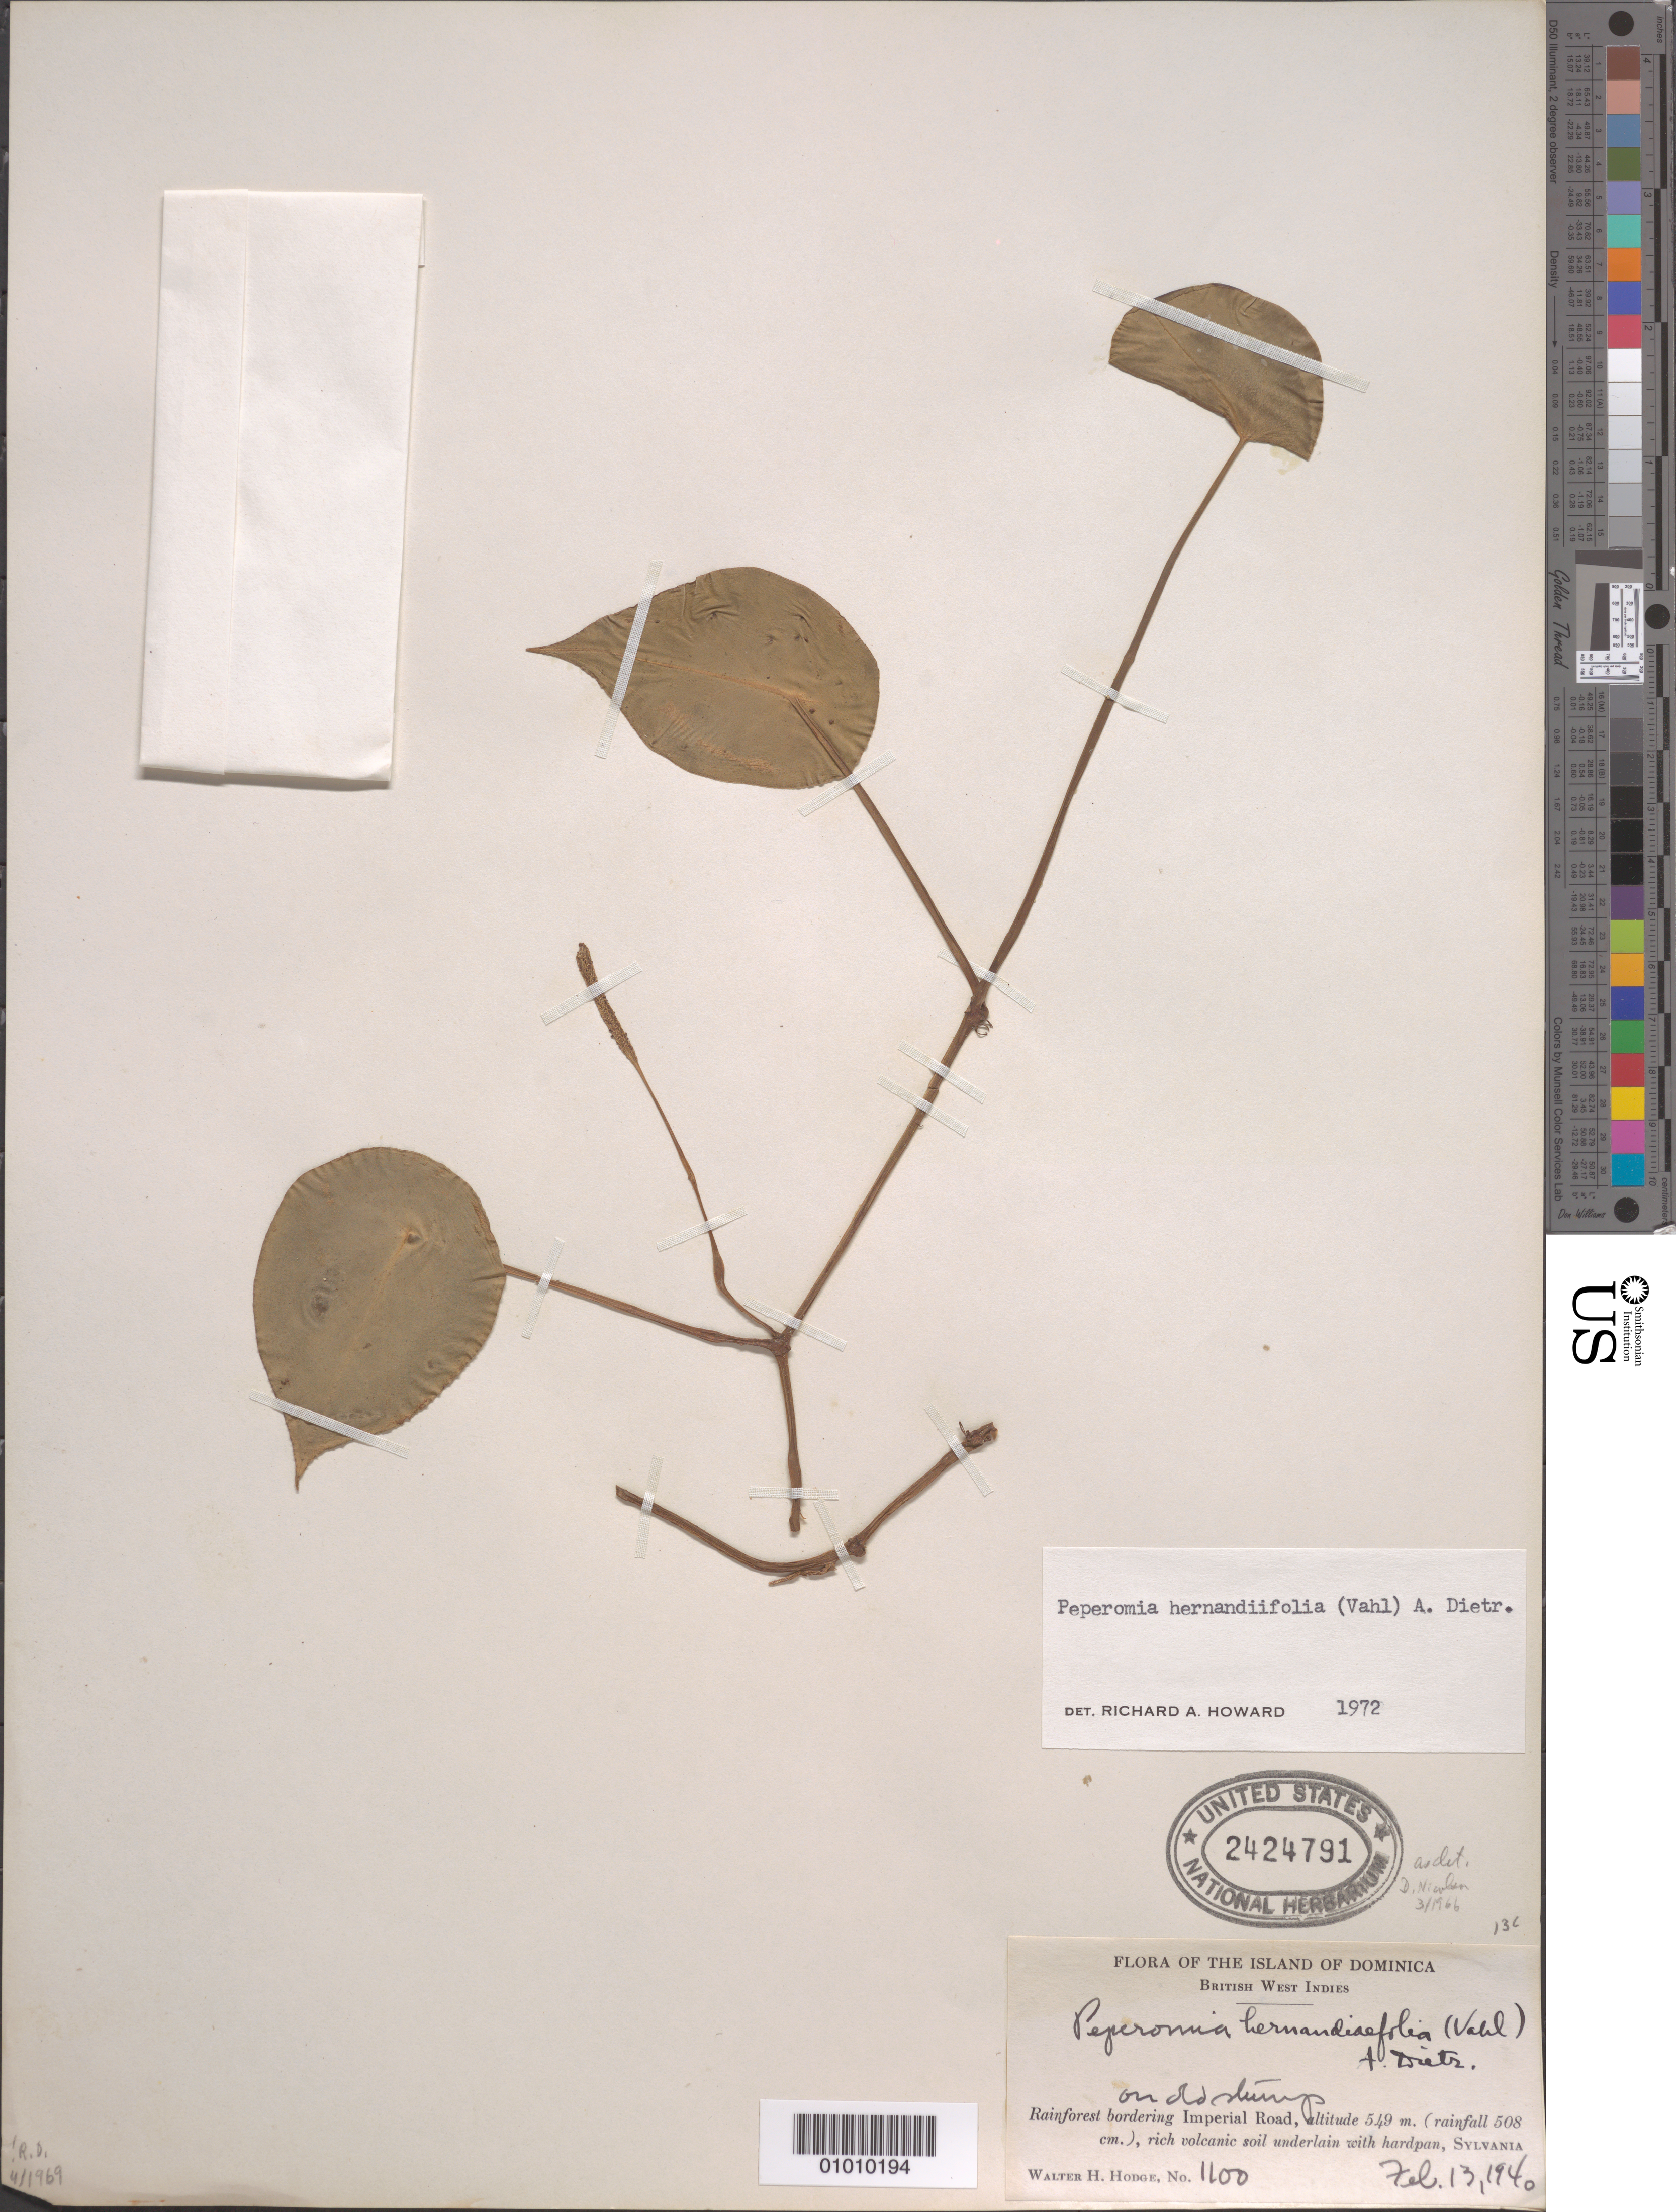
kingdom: Plantae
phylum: Tracheophyta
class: Magnoliopsida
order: Piperales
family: Piperaceae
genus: Peperomia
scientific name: Peperomia hernandiifolia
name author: (Vahl) A. Dietr.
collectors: W. Hodge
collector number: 1100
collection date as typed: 13 Feb 1940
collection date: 1940-02-13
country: Dominica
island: Dominica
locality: On old stump, Rainforest bordering Imperial Road. Rich volcanic soil underlain with hardpan. Sylvania.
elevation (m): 549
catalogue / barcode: US 2424791